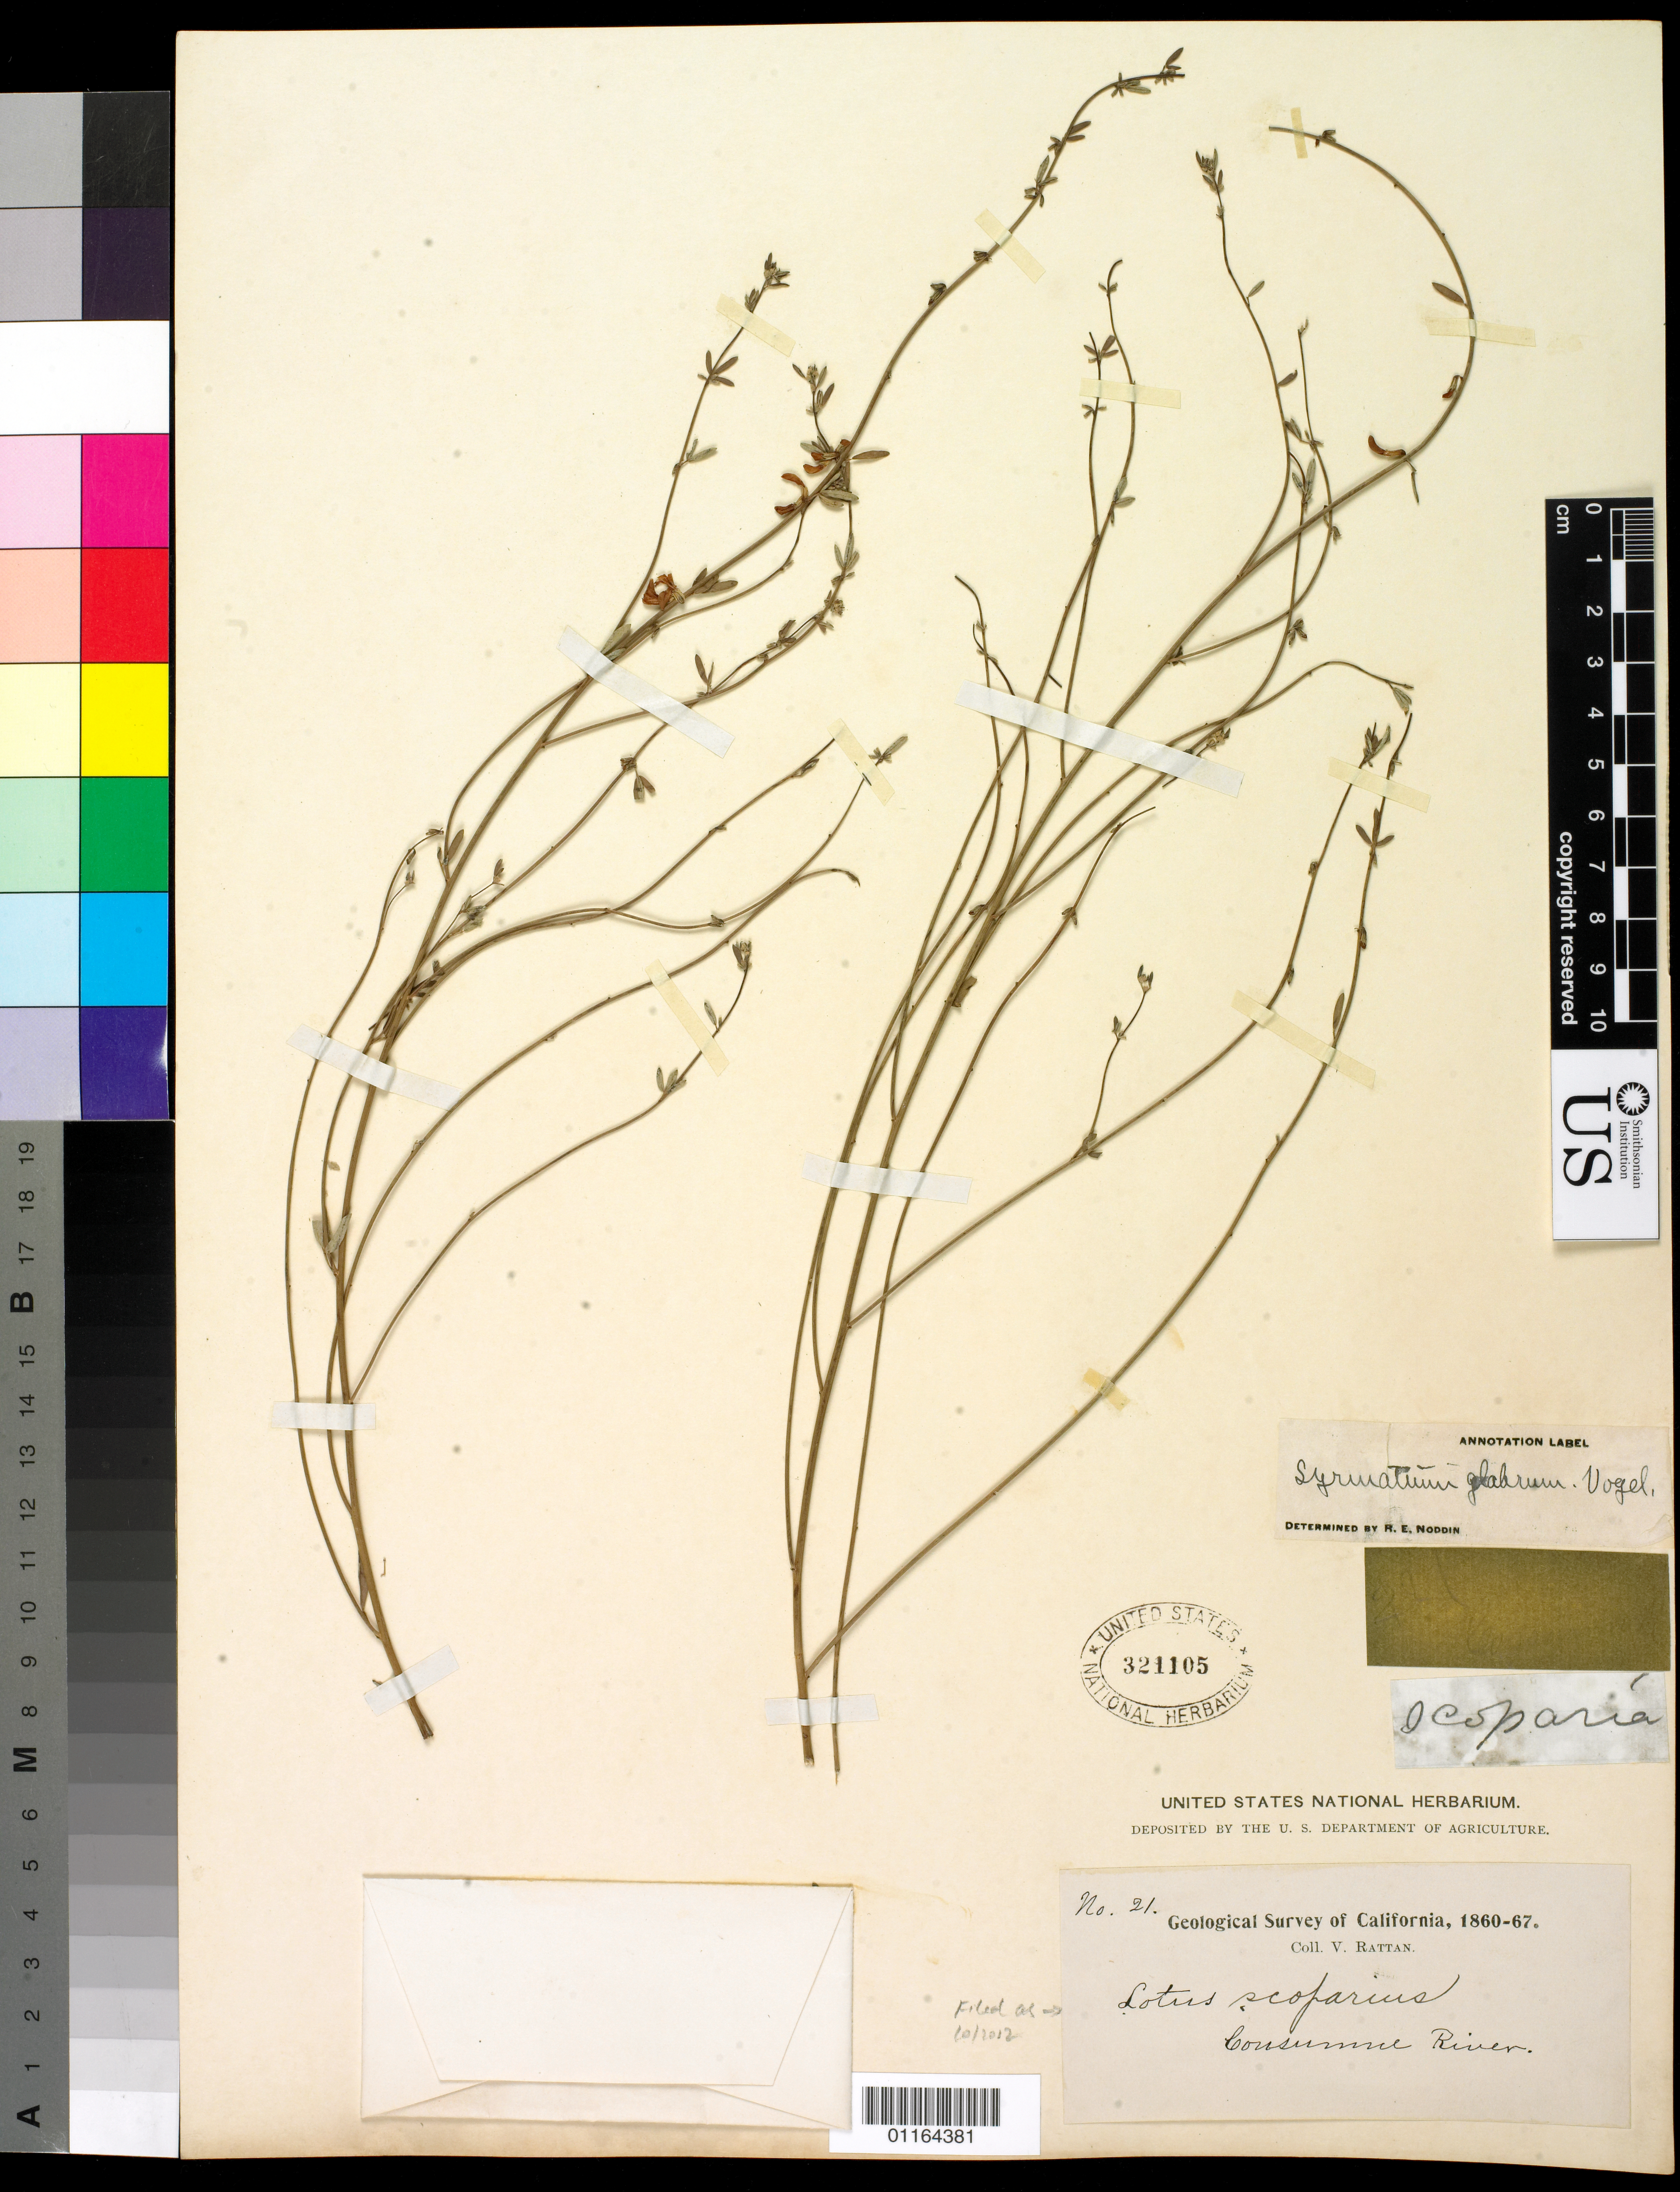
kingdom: Plantae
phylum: Tracheophyta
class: Magnoliopsida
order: Fabales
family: Fabaceae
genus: Syrmatium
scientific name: Syrmatium glabrum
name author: Vogel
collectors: V. Rattan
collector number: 21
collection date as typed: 1860 to -- -- 1867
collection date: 1860/1867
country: United States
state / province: California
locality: Cosumnes River.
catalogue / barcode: US 321105